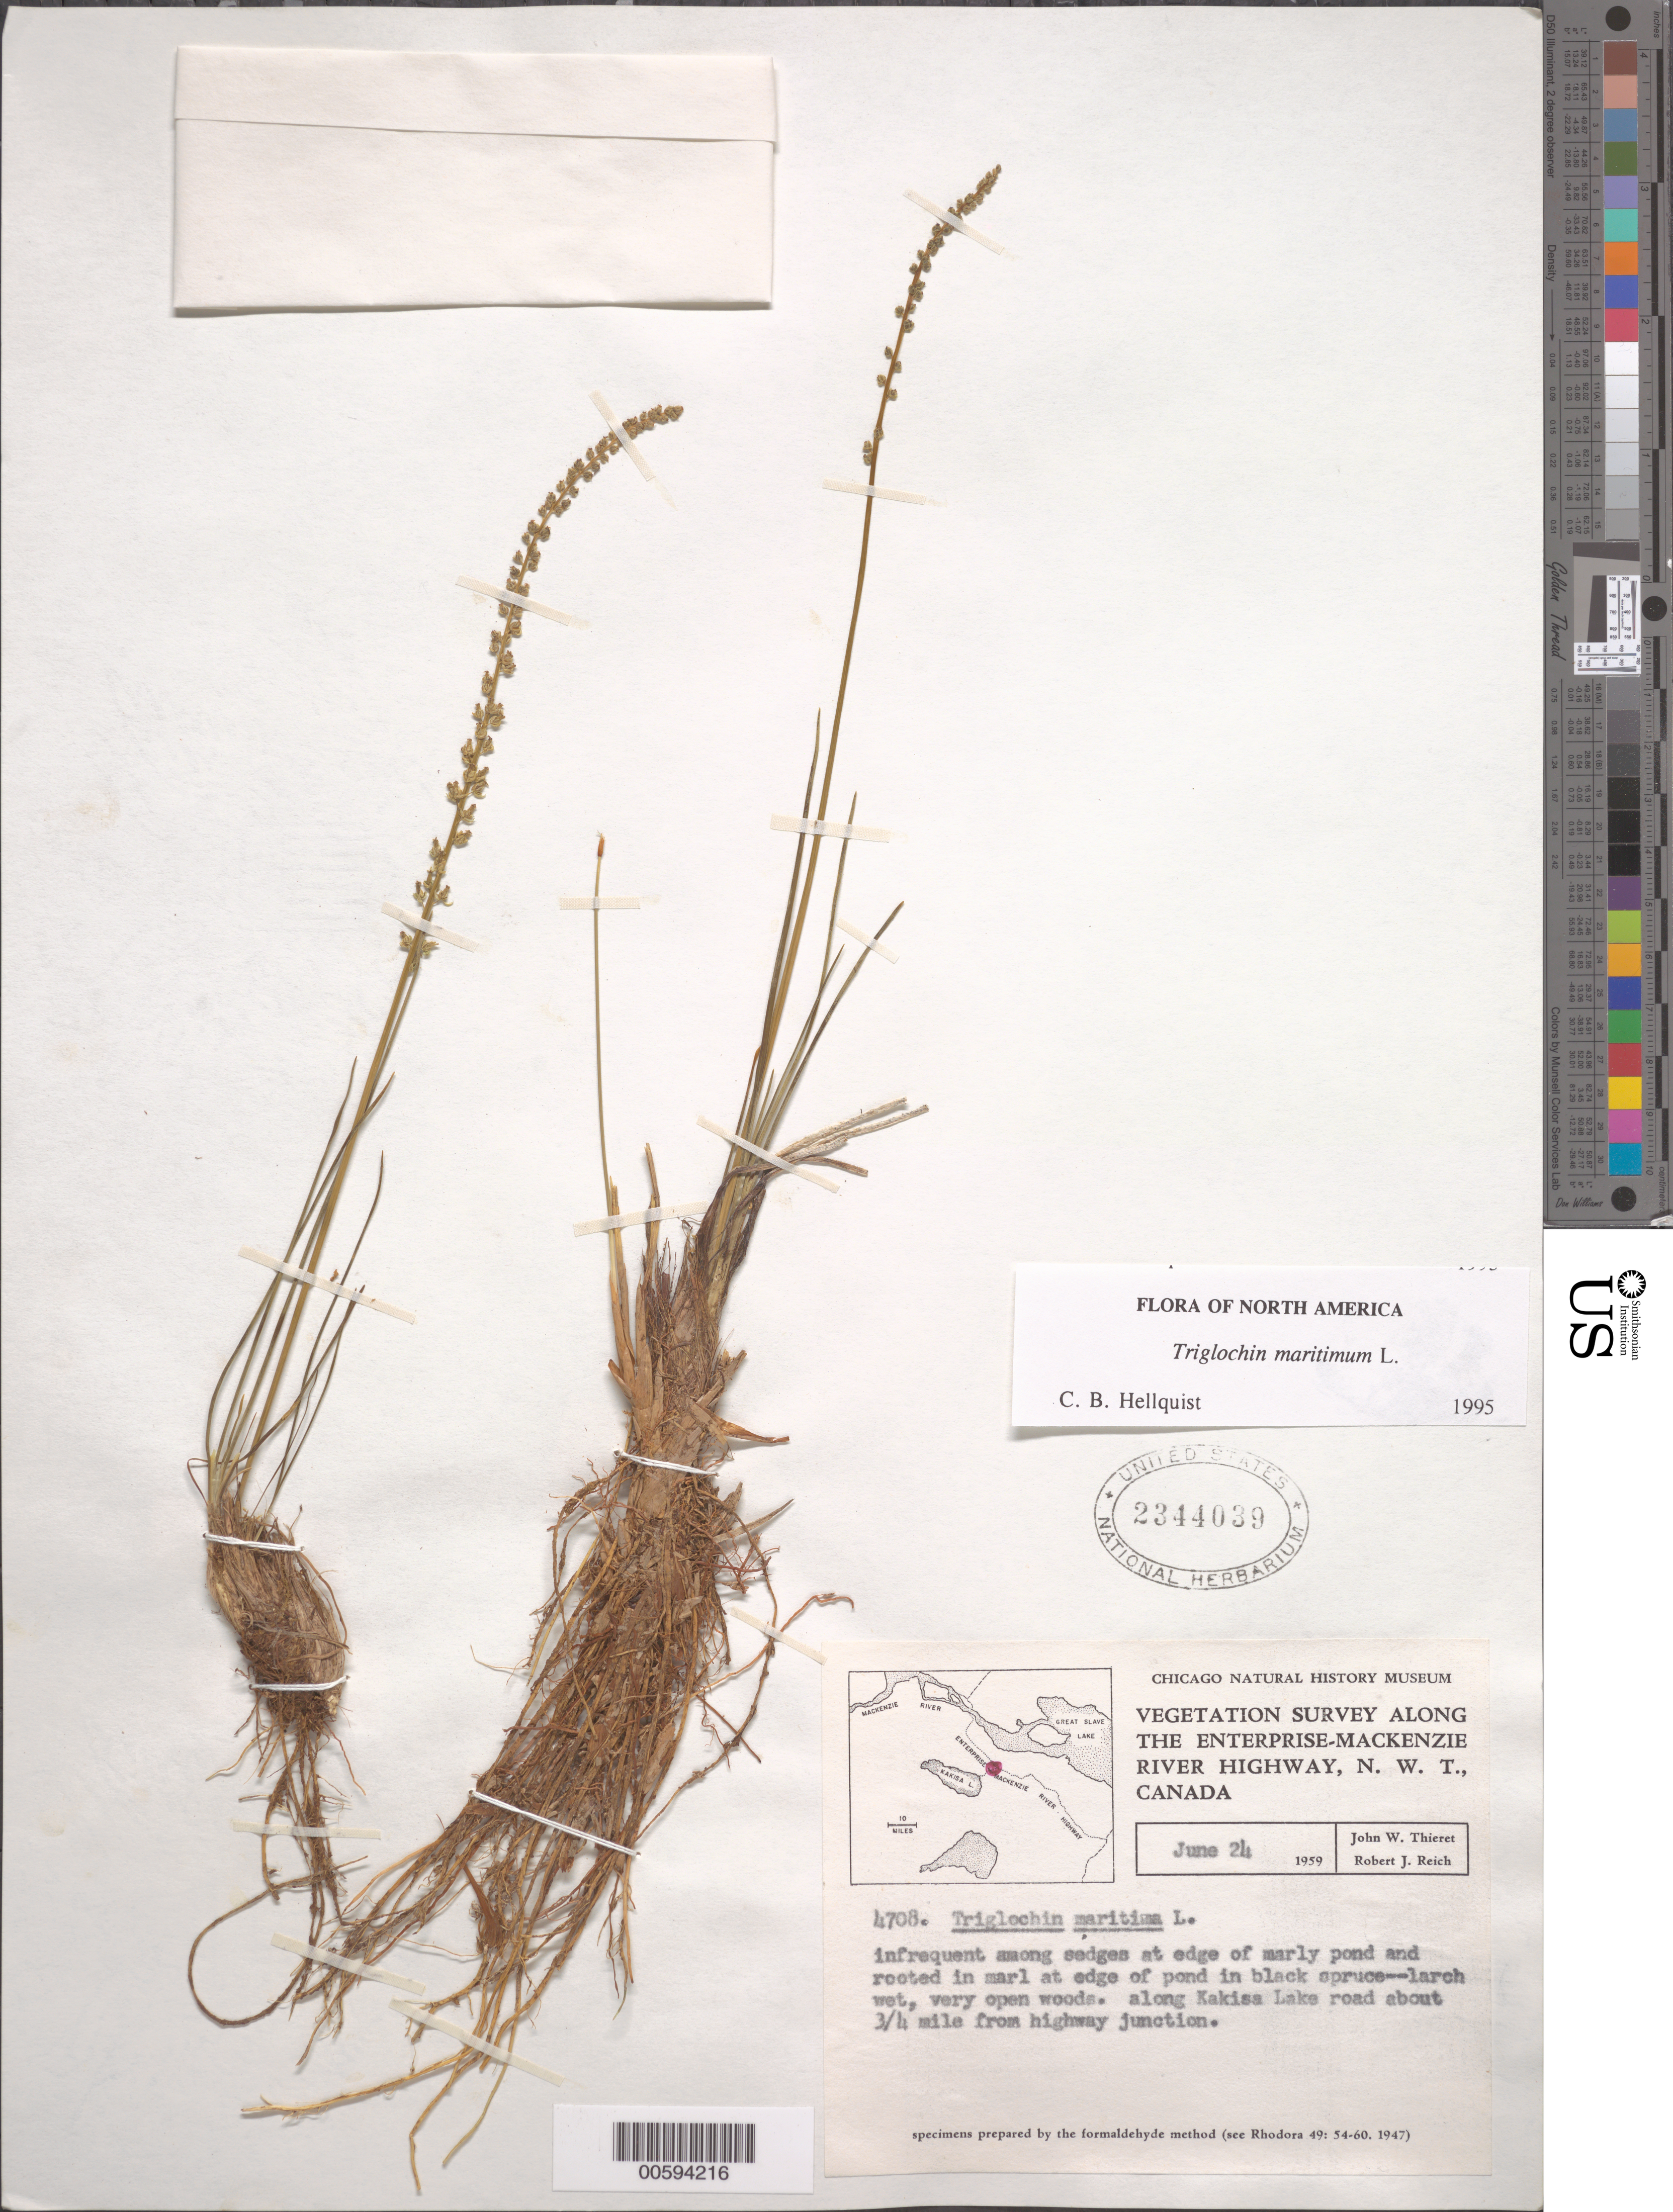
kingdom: Plantae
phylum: Tracheophyta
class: Liliopsida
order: Alismatales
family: Juncaginaceae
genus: Triglochin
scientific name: Triglochin maritima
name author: L.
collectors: J. W. Thieret & R. Reich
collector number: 4708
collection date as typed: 23 Jun 1959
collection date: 1959-06-23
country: Canada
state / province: Northwest Territories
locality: The Enterprise - Mackenzie River Highway, along Kakisa Lake road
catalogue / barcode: US 2344039